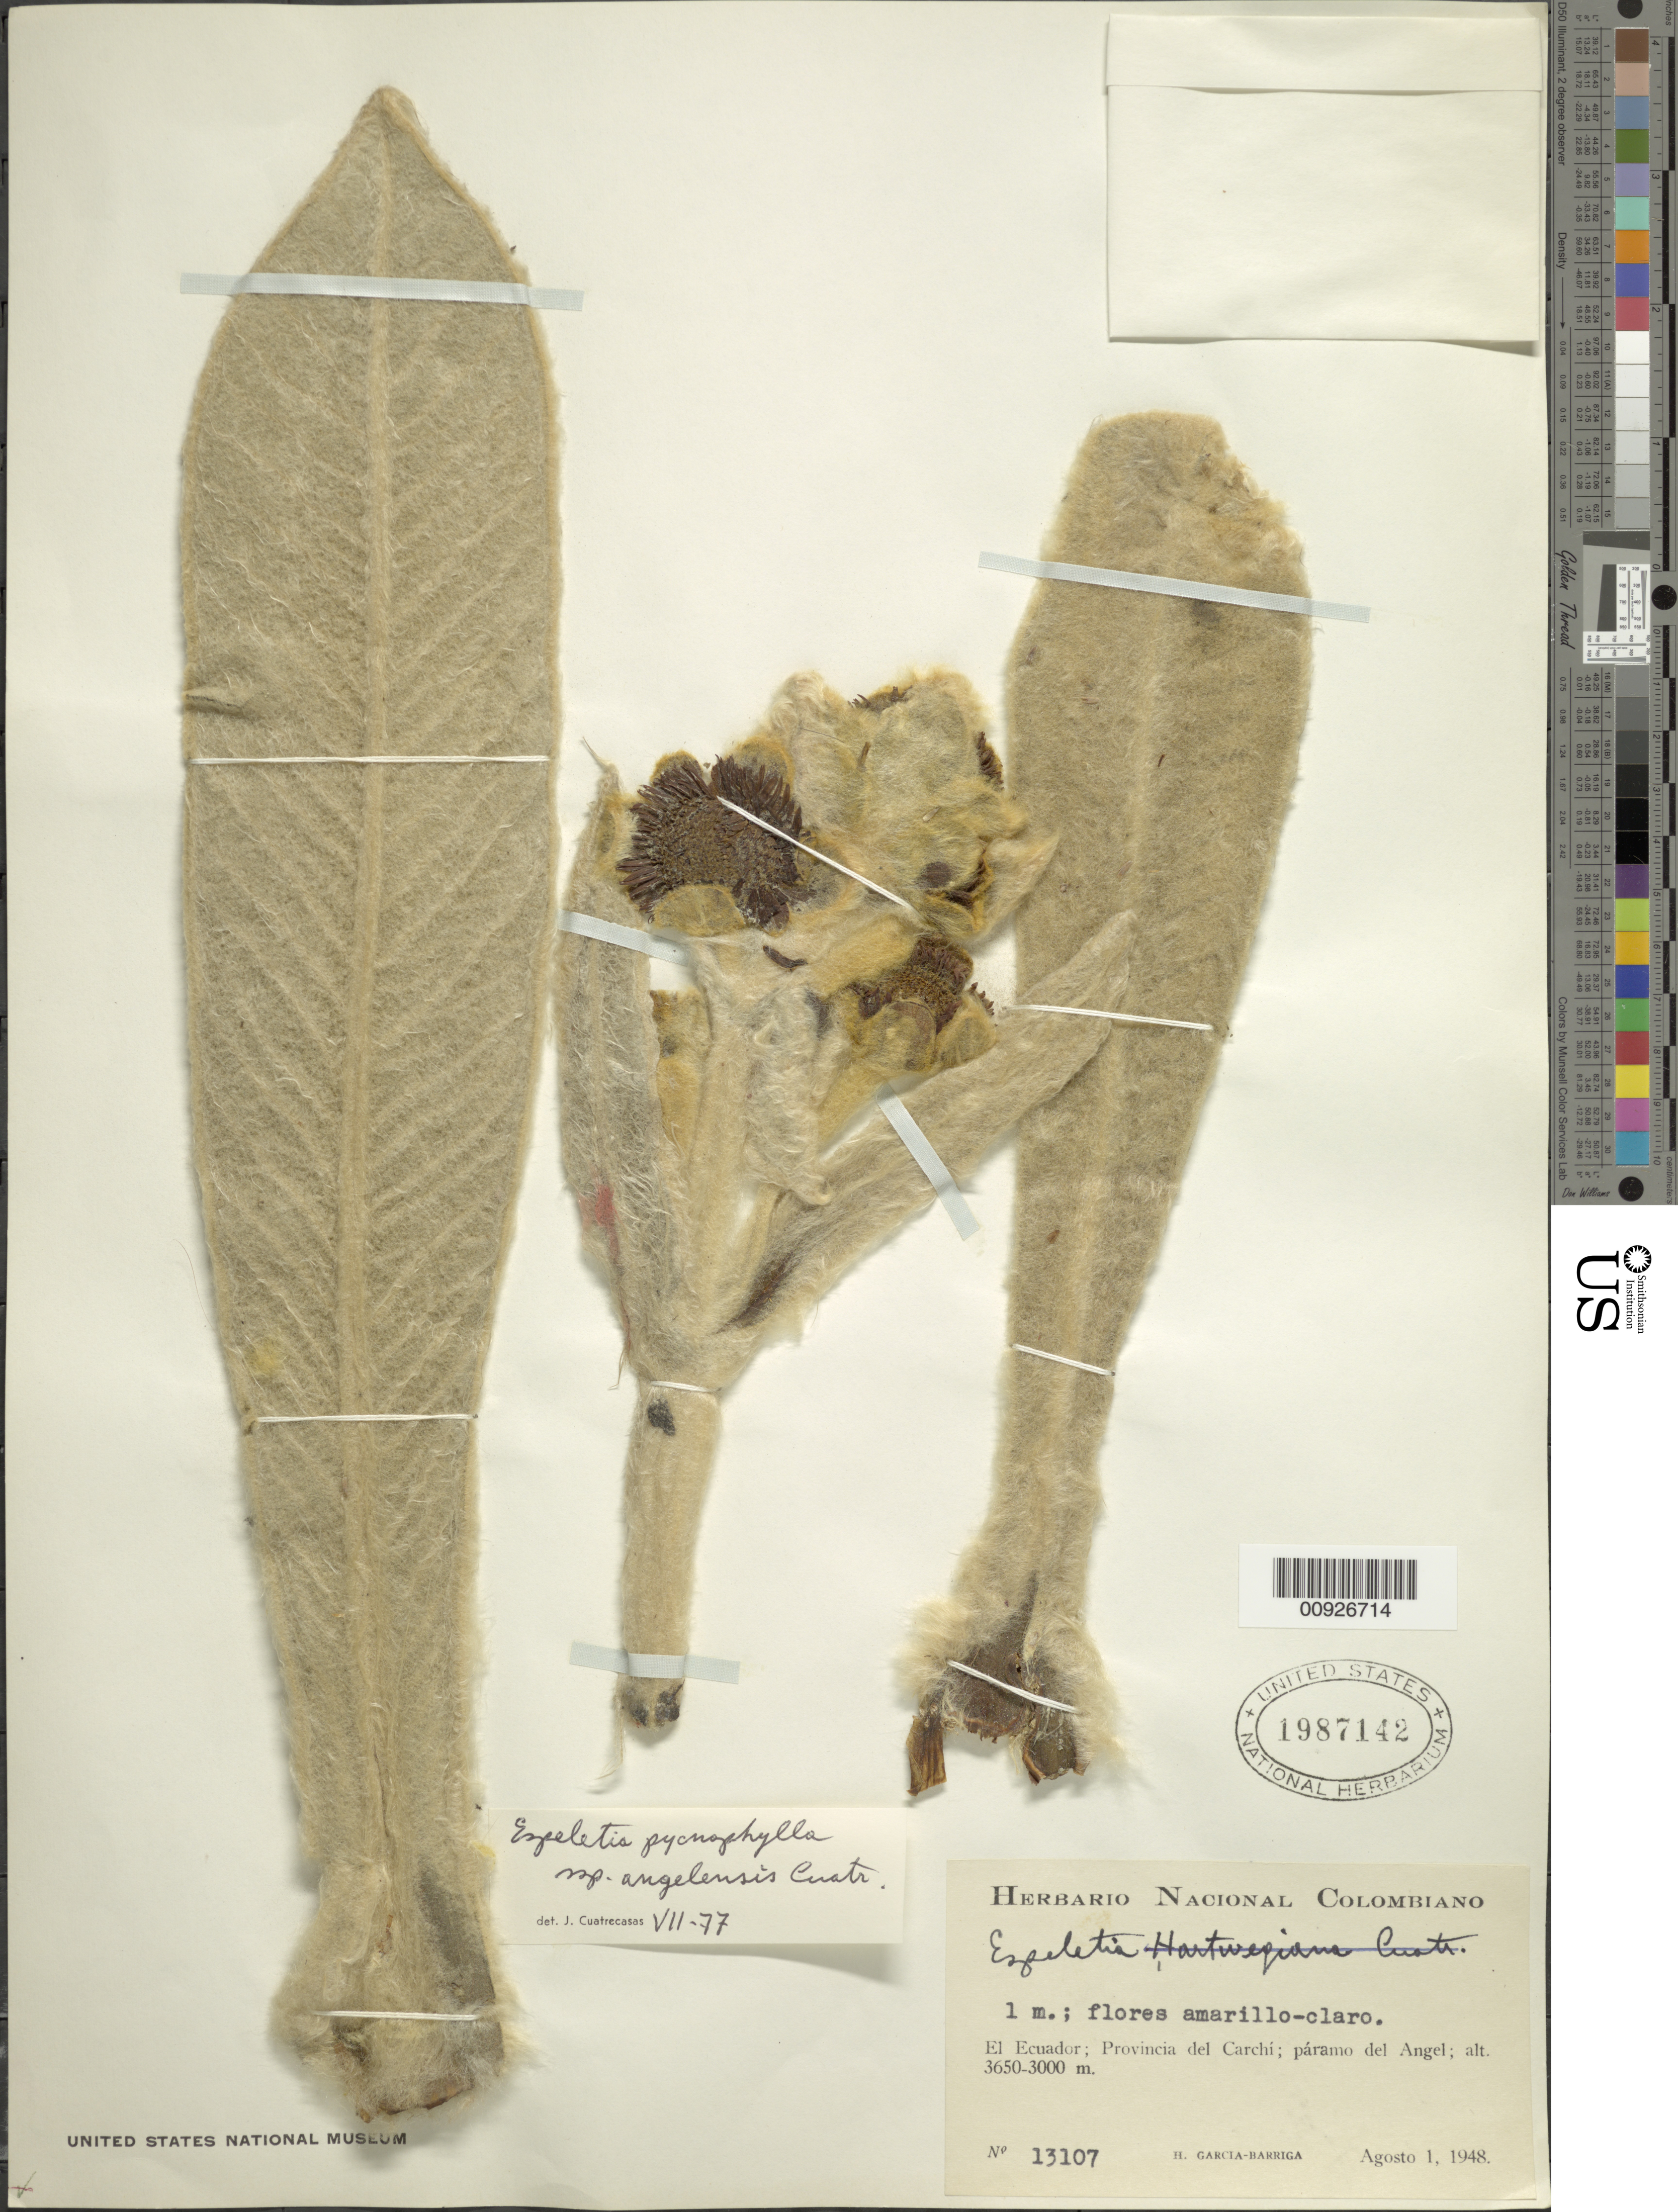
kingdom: Plantae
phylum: Tracheophyta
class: Magnoliopsida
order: Asterales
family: Asteraceae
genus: Espeletia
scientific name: Espeletia pycnophylla subsp. angelensis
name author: Cuatrec.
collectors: H. García Barriga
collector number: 13107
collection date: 1948-08-01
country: Ecuador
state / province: Carchi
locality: Páramo del Ángel.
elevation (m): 3000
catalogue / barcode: US 1987142